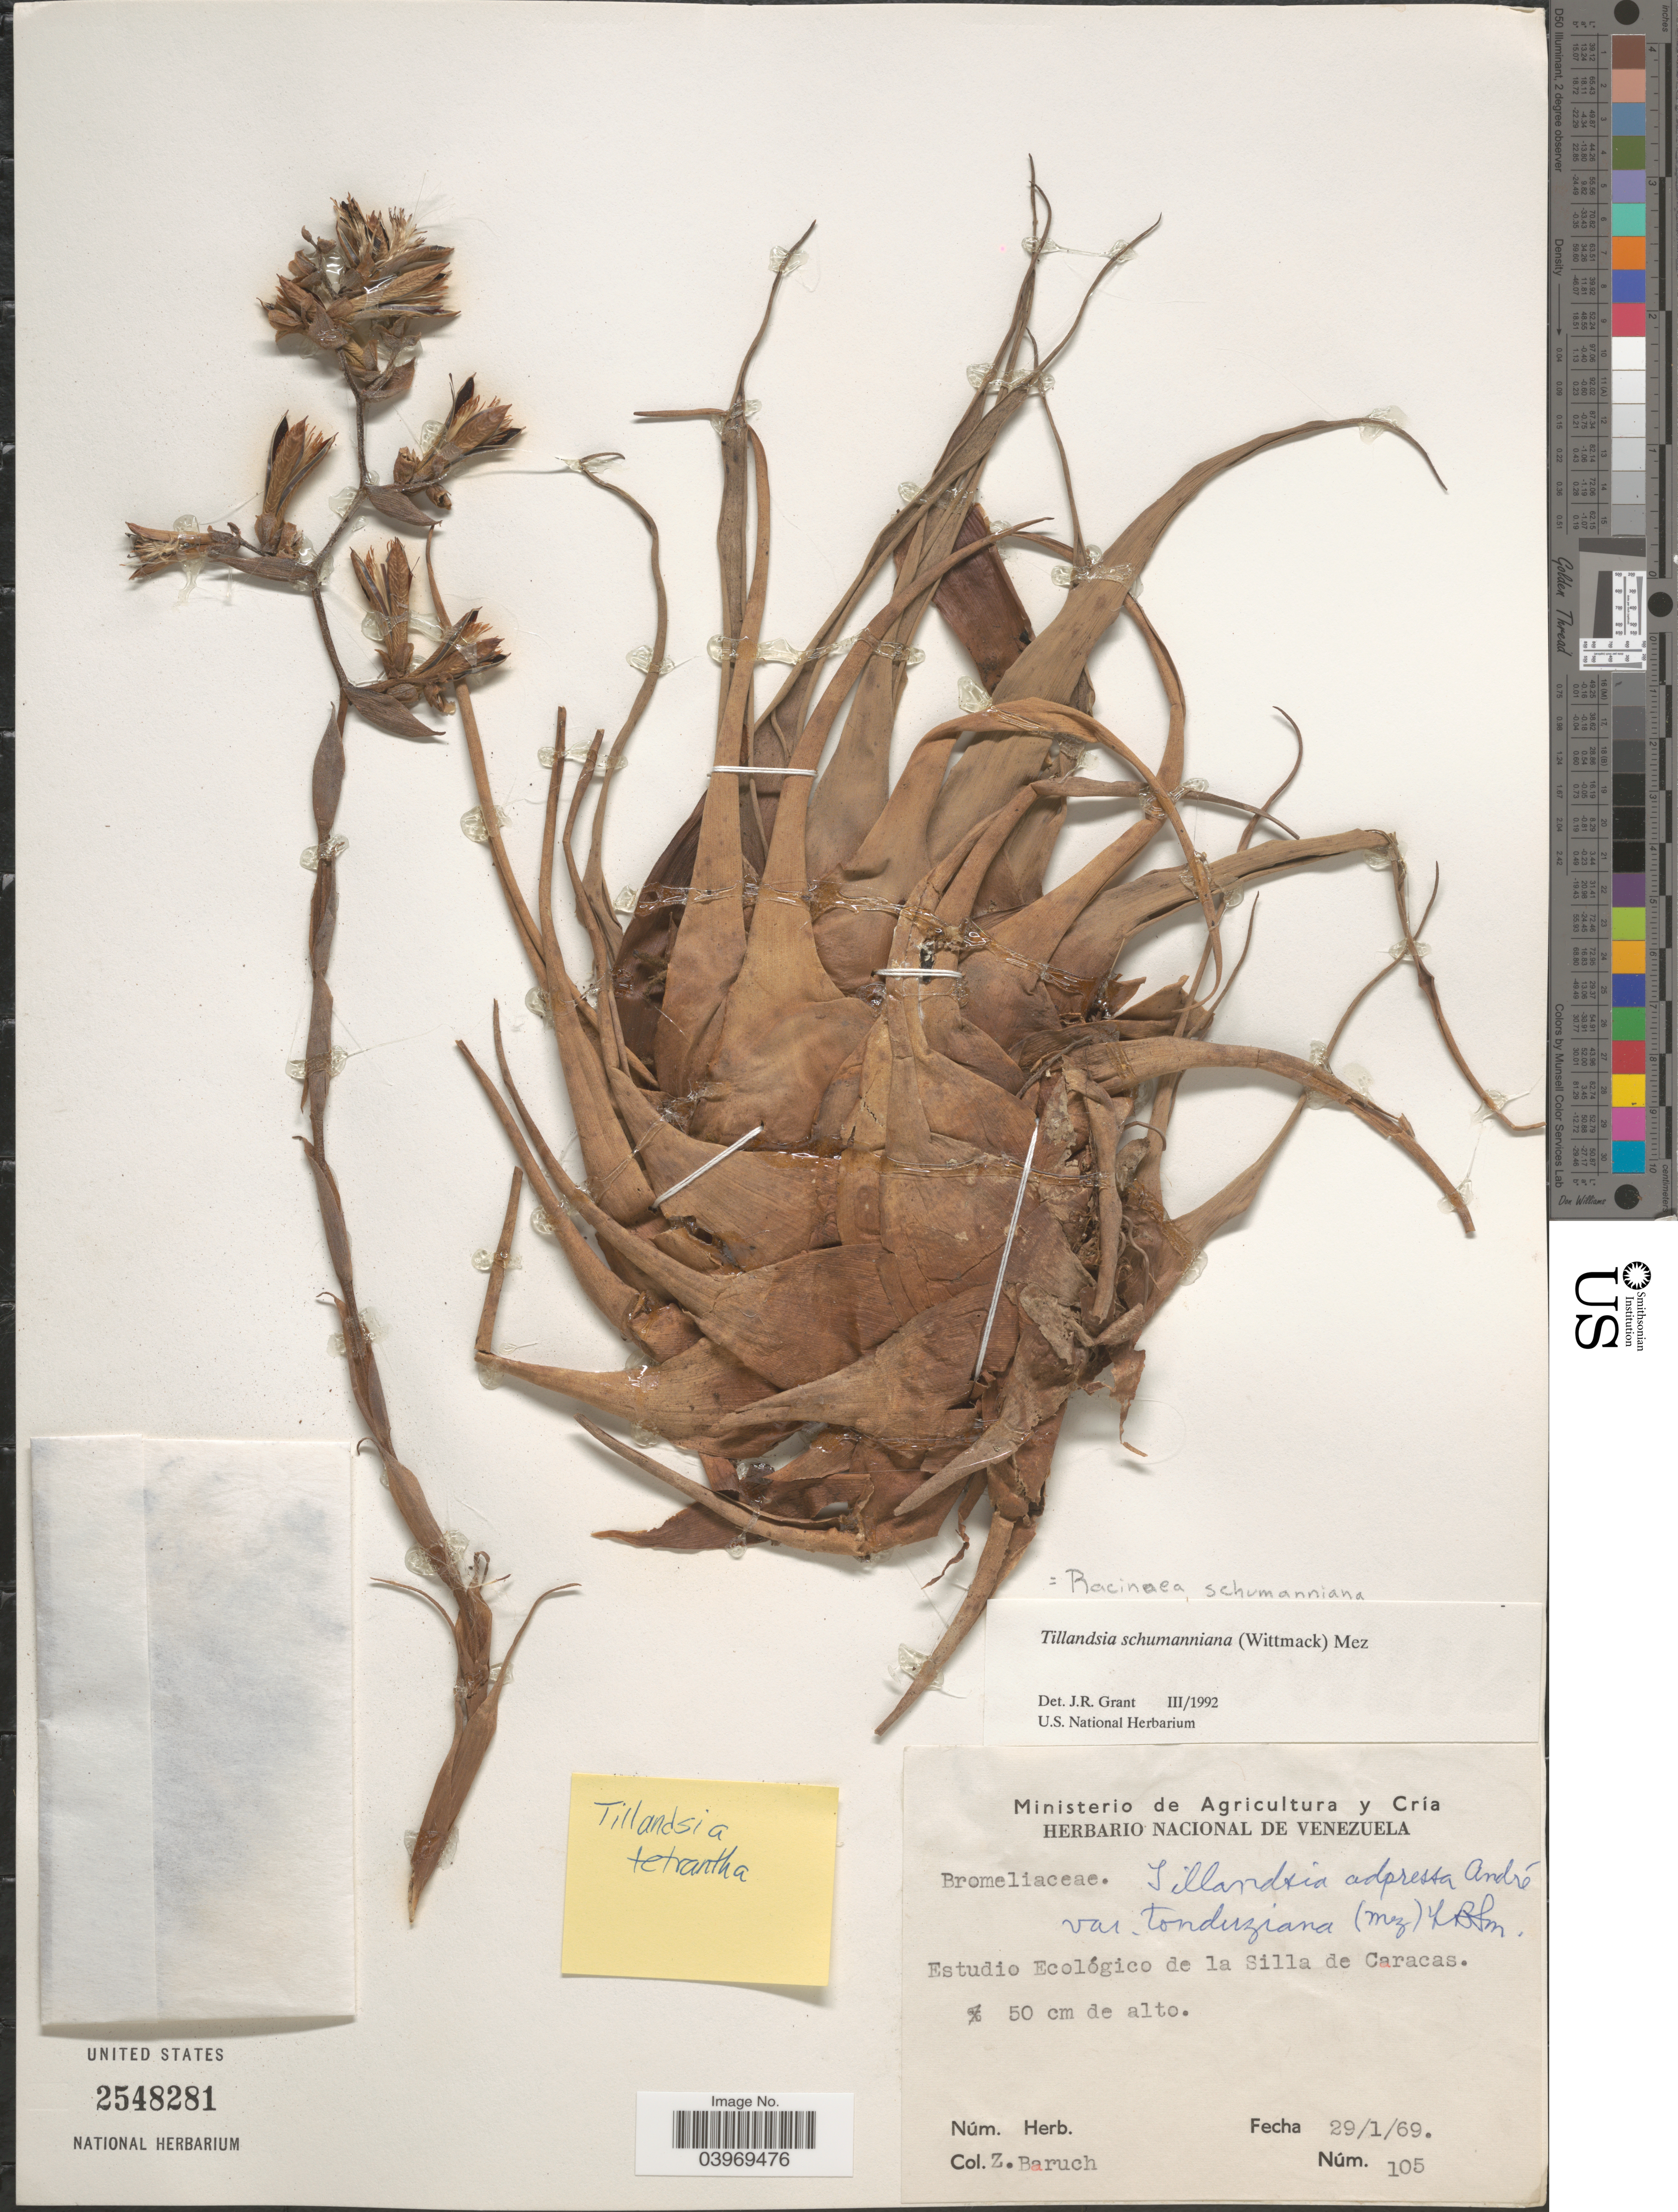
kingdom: Plantae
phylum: Tracheophyta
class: Liliopsida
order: Poales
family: Bromeliaceae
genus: Racinaea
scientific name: Racinaea schumanniana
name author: (Wittm.) J.R. Grant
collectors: Z. Baruch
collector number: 105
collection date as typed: Transcribed d/m/y: 29/1/69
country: Venezuela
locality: Estudio Ecológico de la Silla de Caracas.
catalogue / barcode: US 2548281